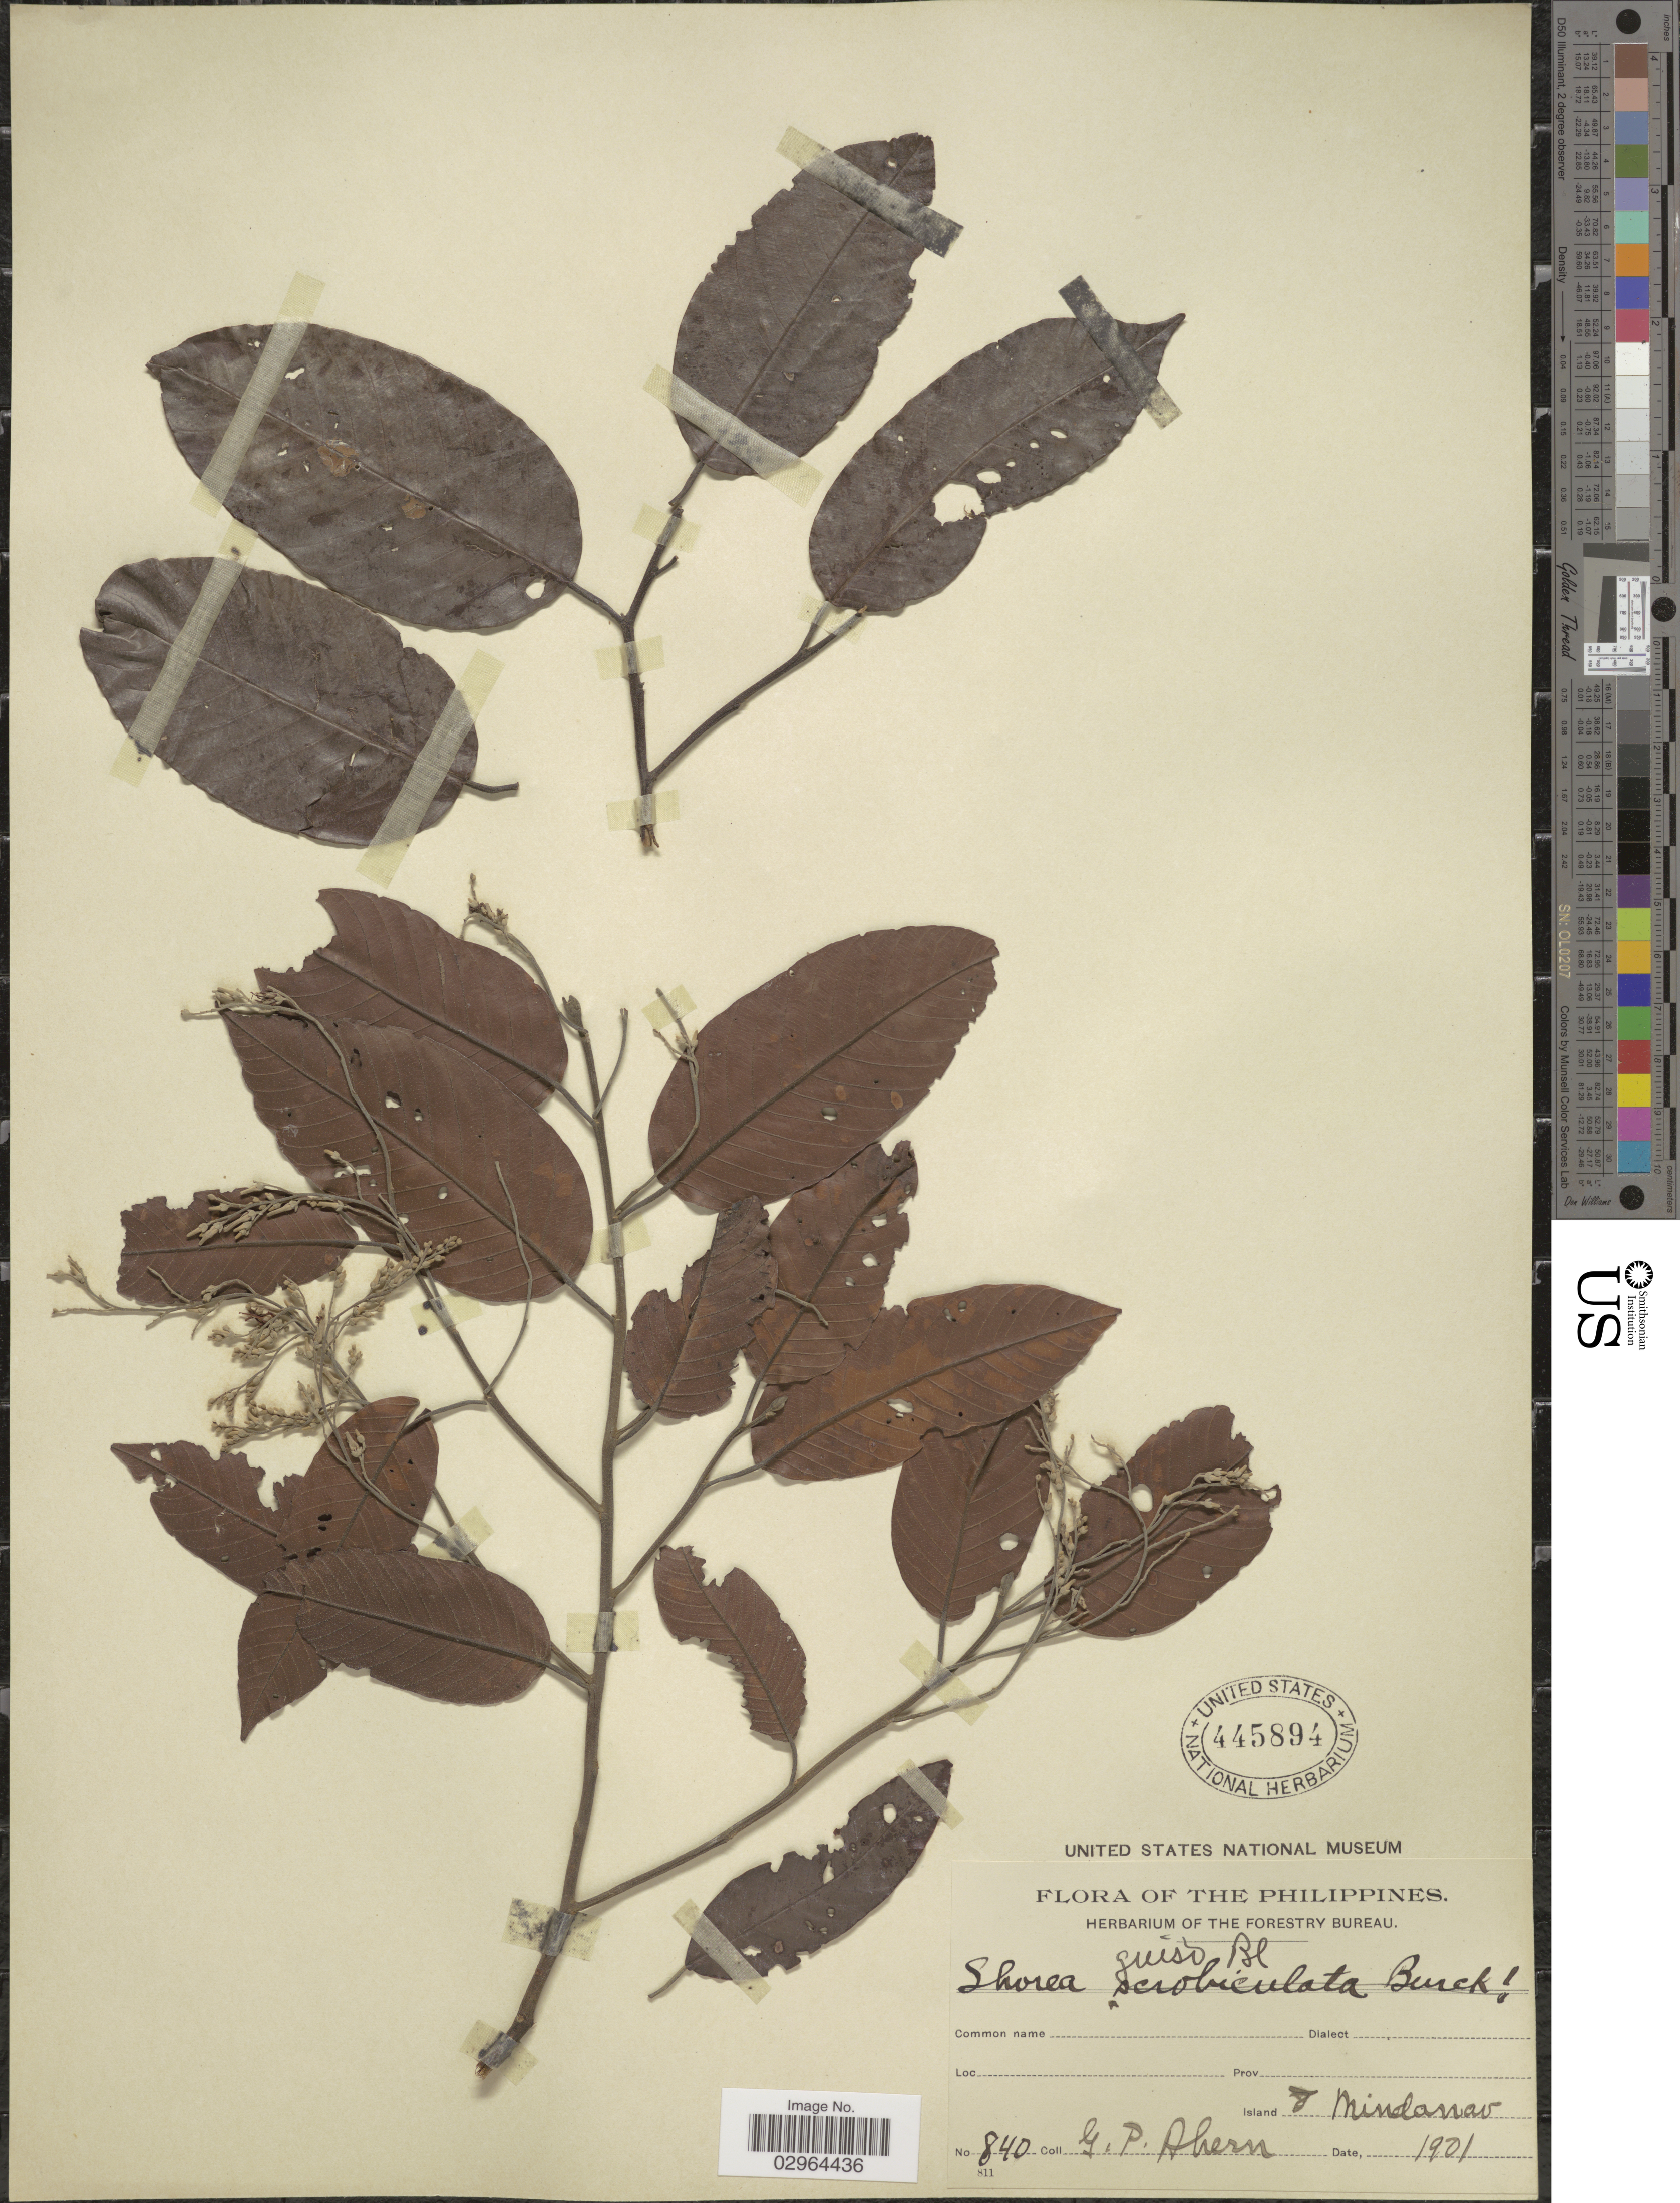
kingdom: Plantae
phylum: Tracheophyta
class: Magnoliopsida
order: Malvales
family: Dipterocarpaceae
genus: Shorea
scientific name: Shorea guiso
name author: (Blanco) Blume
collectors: G. Ahern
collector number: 840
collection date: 1901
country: Philippines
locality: Mindanao.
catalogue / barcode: US 445894